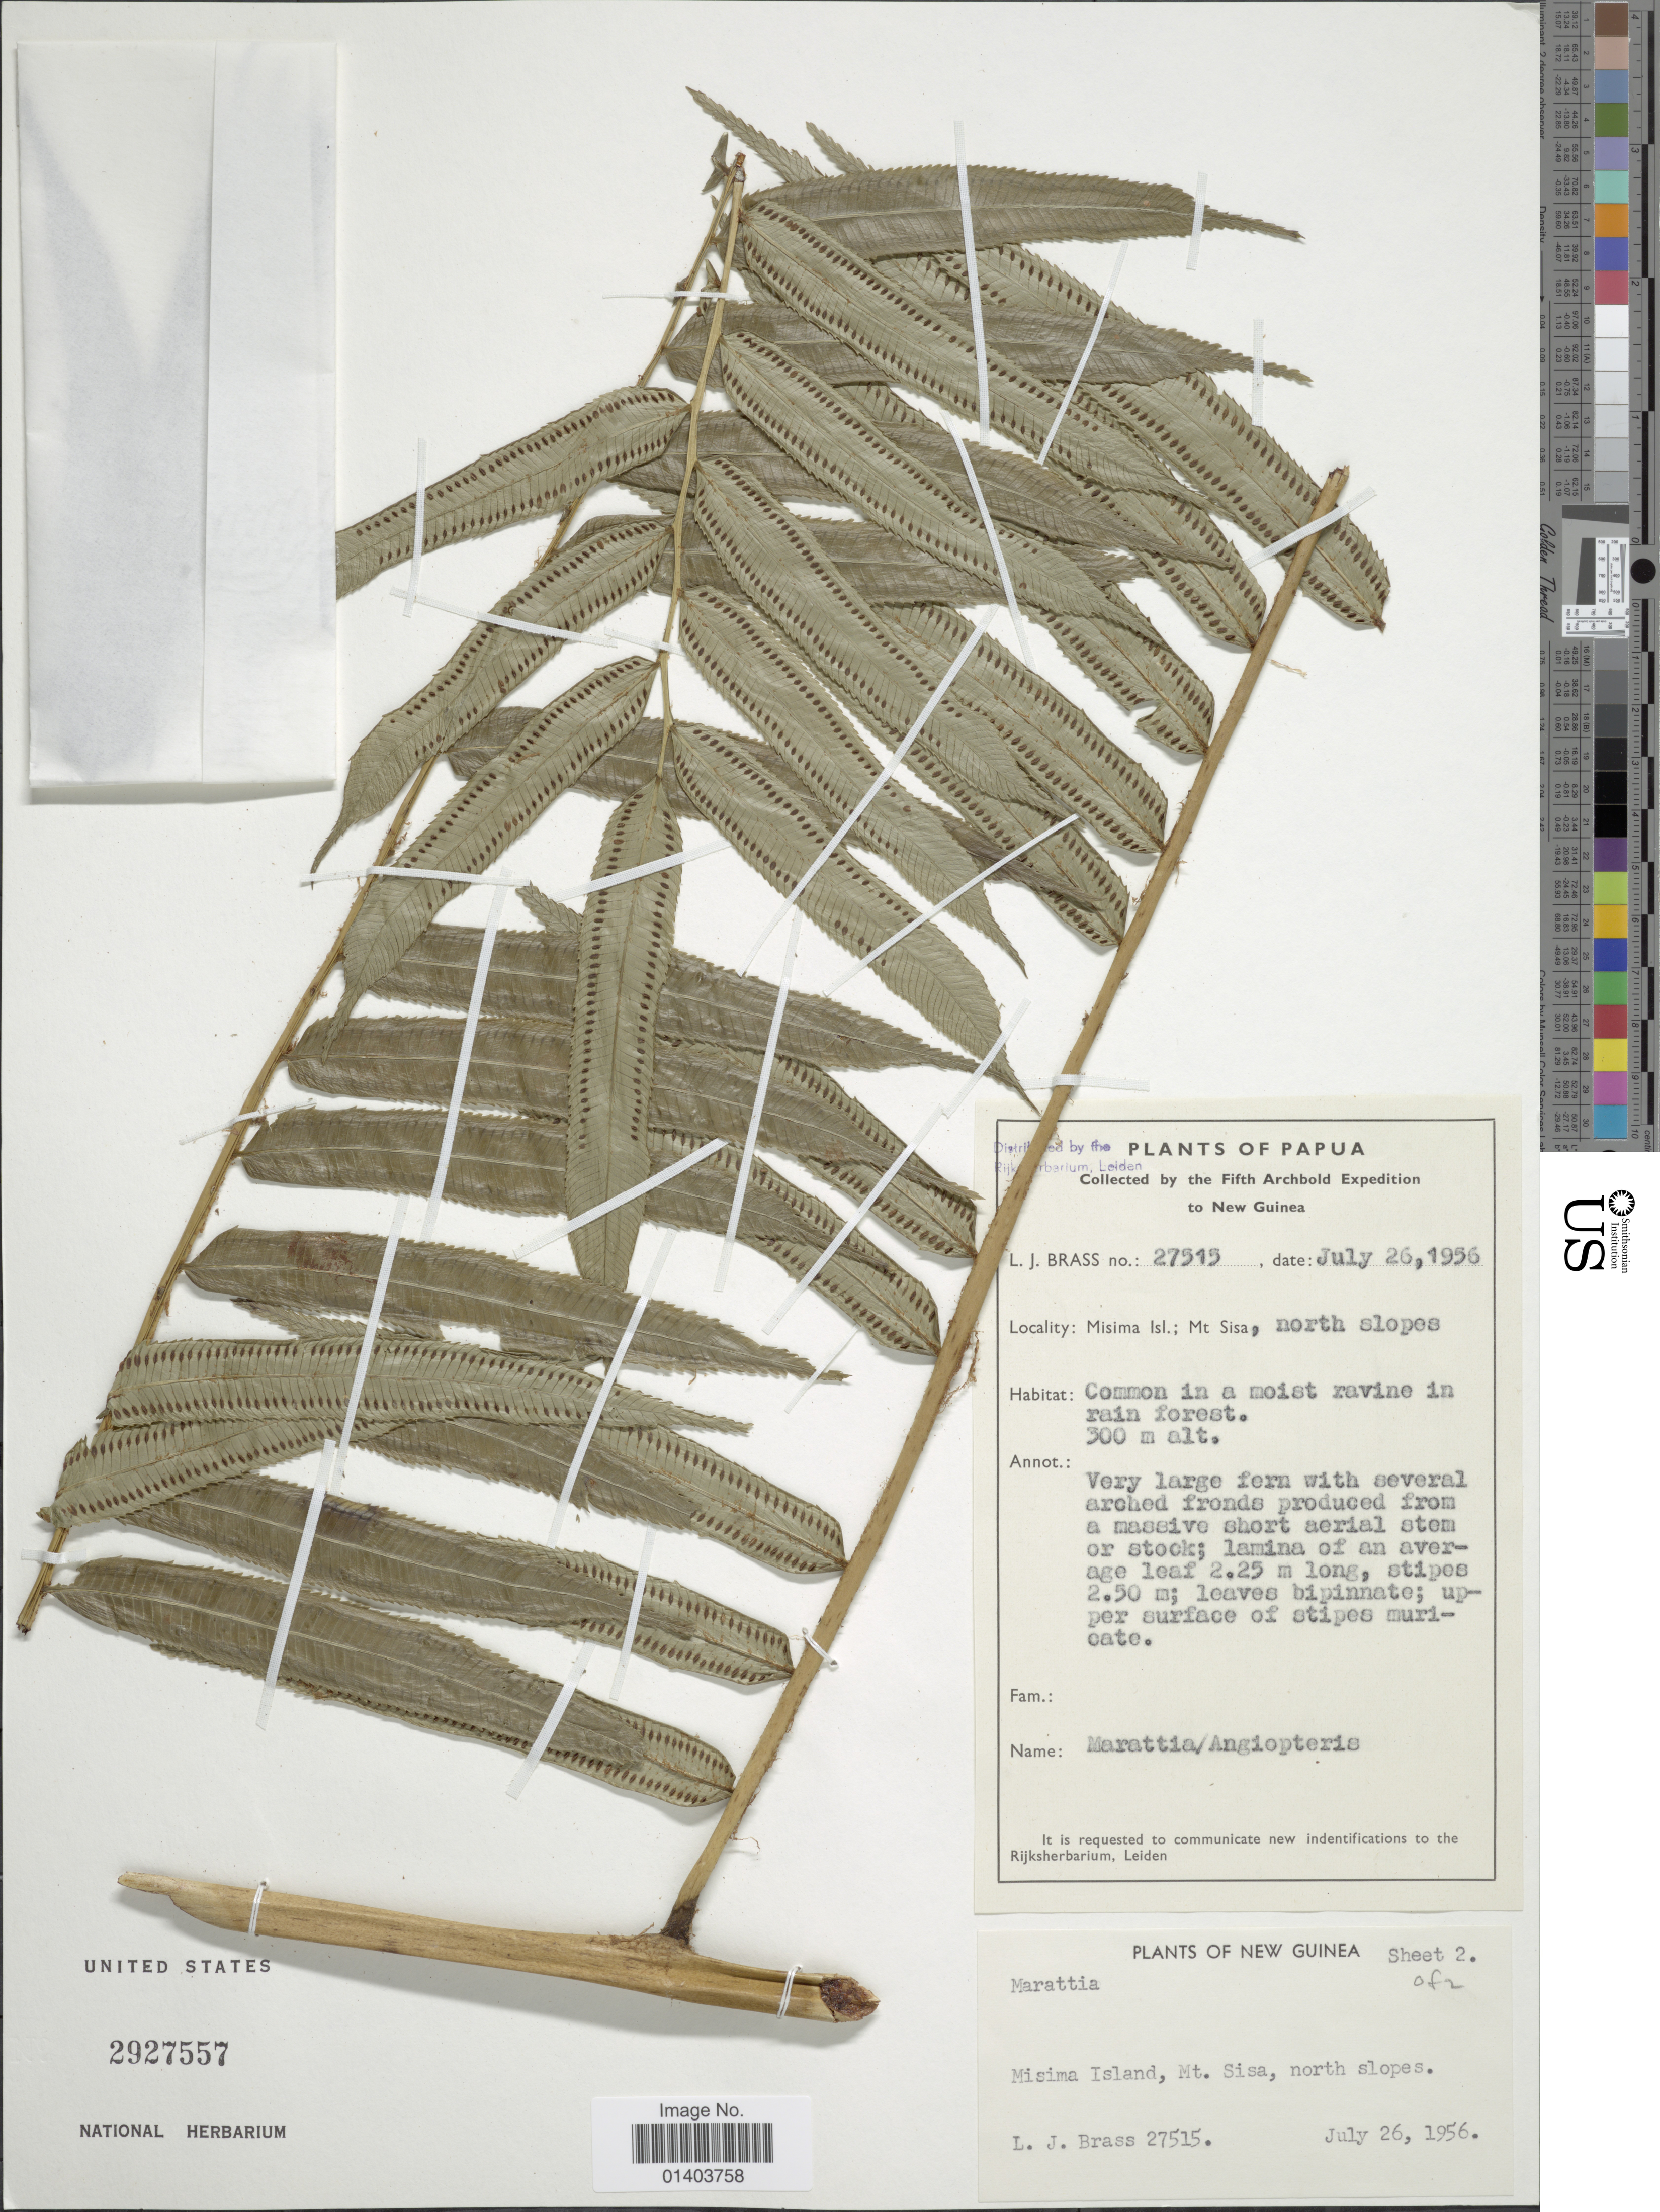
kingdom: Plantae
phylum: Tracheophyta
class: Polypodiopsida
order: Marattiales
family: Marattiaceae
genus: Ptisana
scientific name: Ptisana sp.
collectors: L. J. Brass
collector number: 27515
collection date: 1956-07-26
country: Papua New Guinea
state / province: Milne Bay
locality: Misima Isl; Mt Sisa, north slope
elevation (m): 300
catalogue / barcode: US 2927557